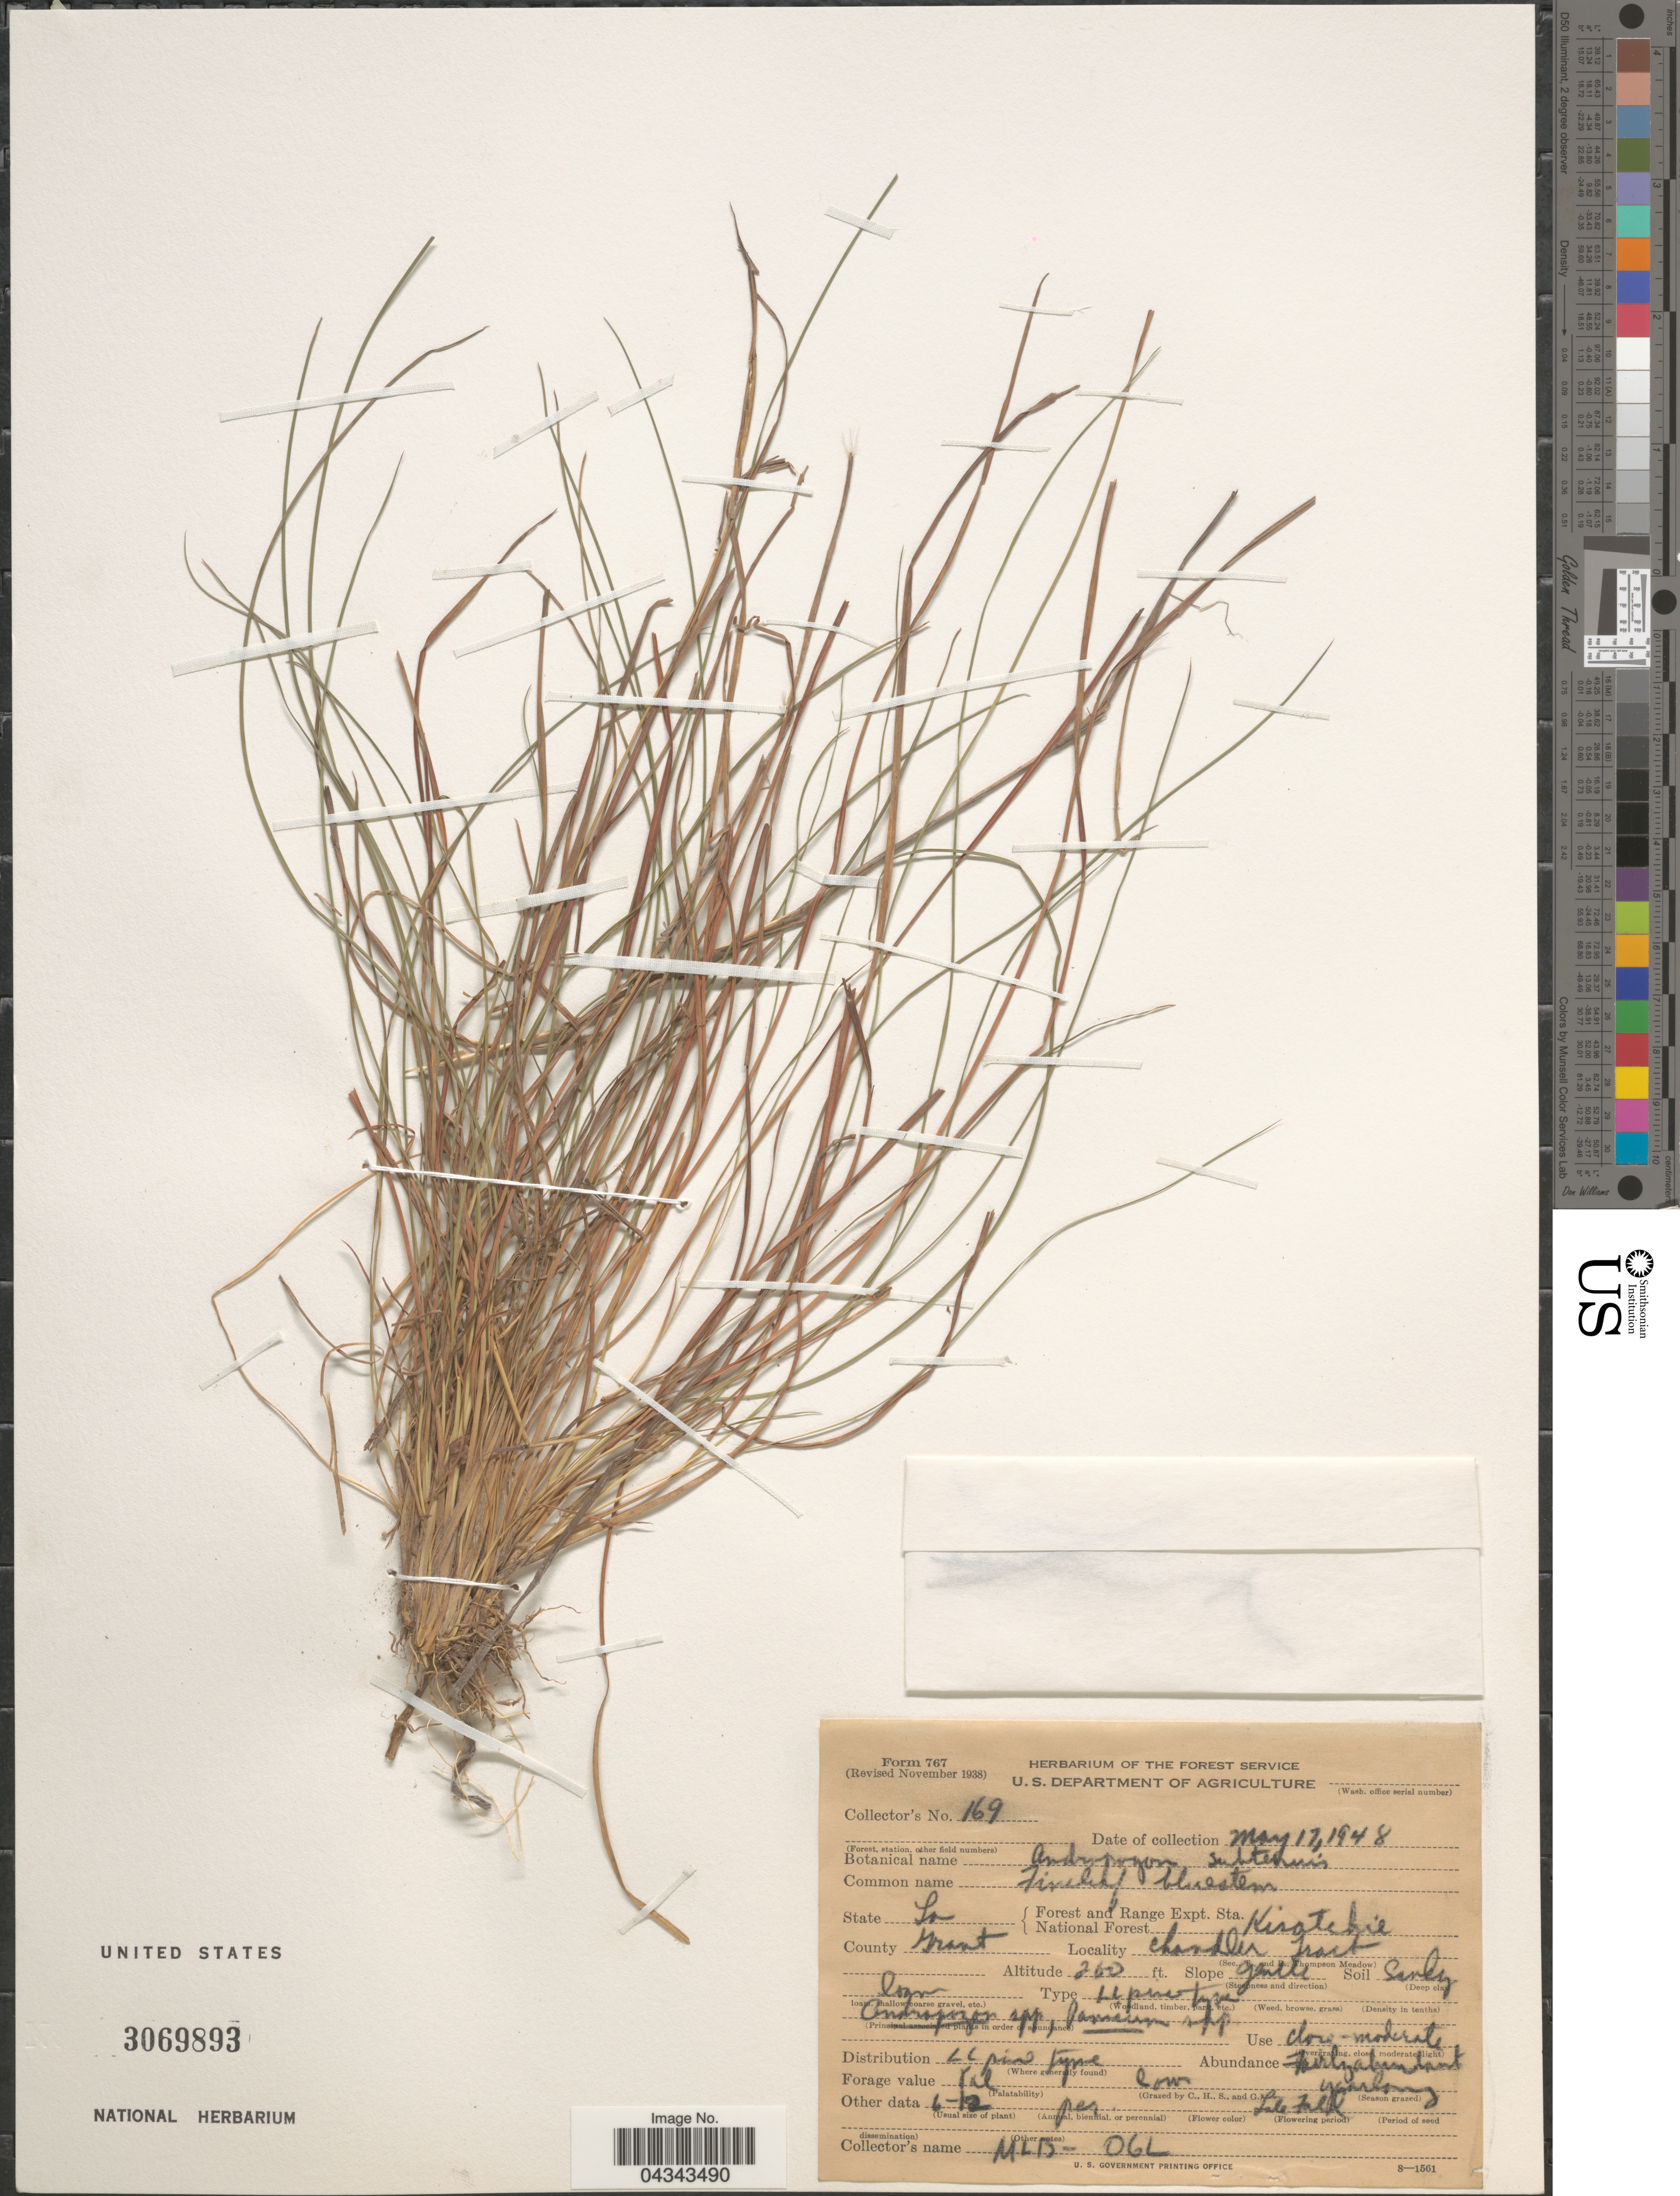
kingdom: Plantae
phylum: Tracheophyta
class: Liliopsida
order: Poales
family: Poaceae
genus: Andropogon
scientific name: Andropogon gyrans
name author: Ashe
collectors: O. G. L.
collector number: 169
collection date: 1948-05-17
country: United States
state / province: Louisiana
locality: Forest and Range Expt. Sta. National Forest Kisatchie. County Grant. Chandler Tract.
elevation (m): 79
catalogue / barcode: US 3069893